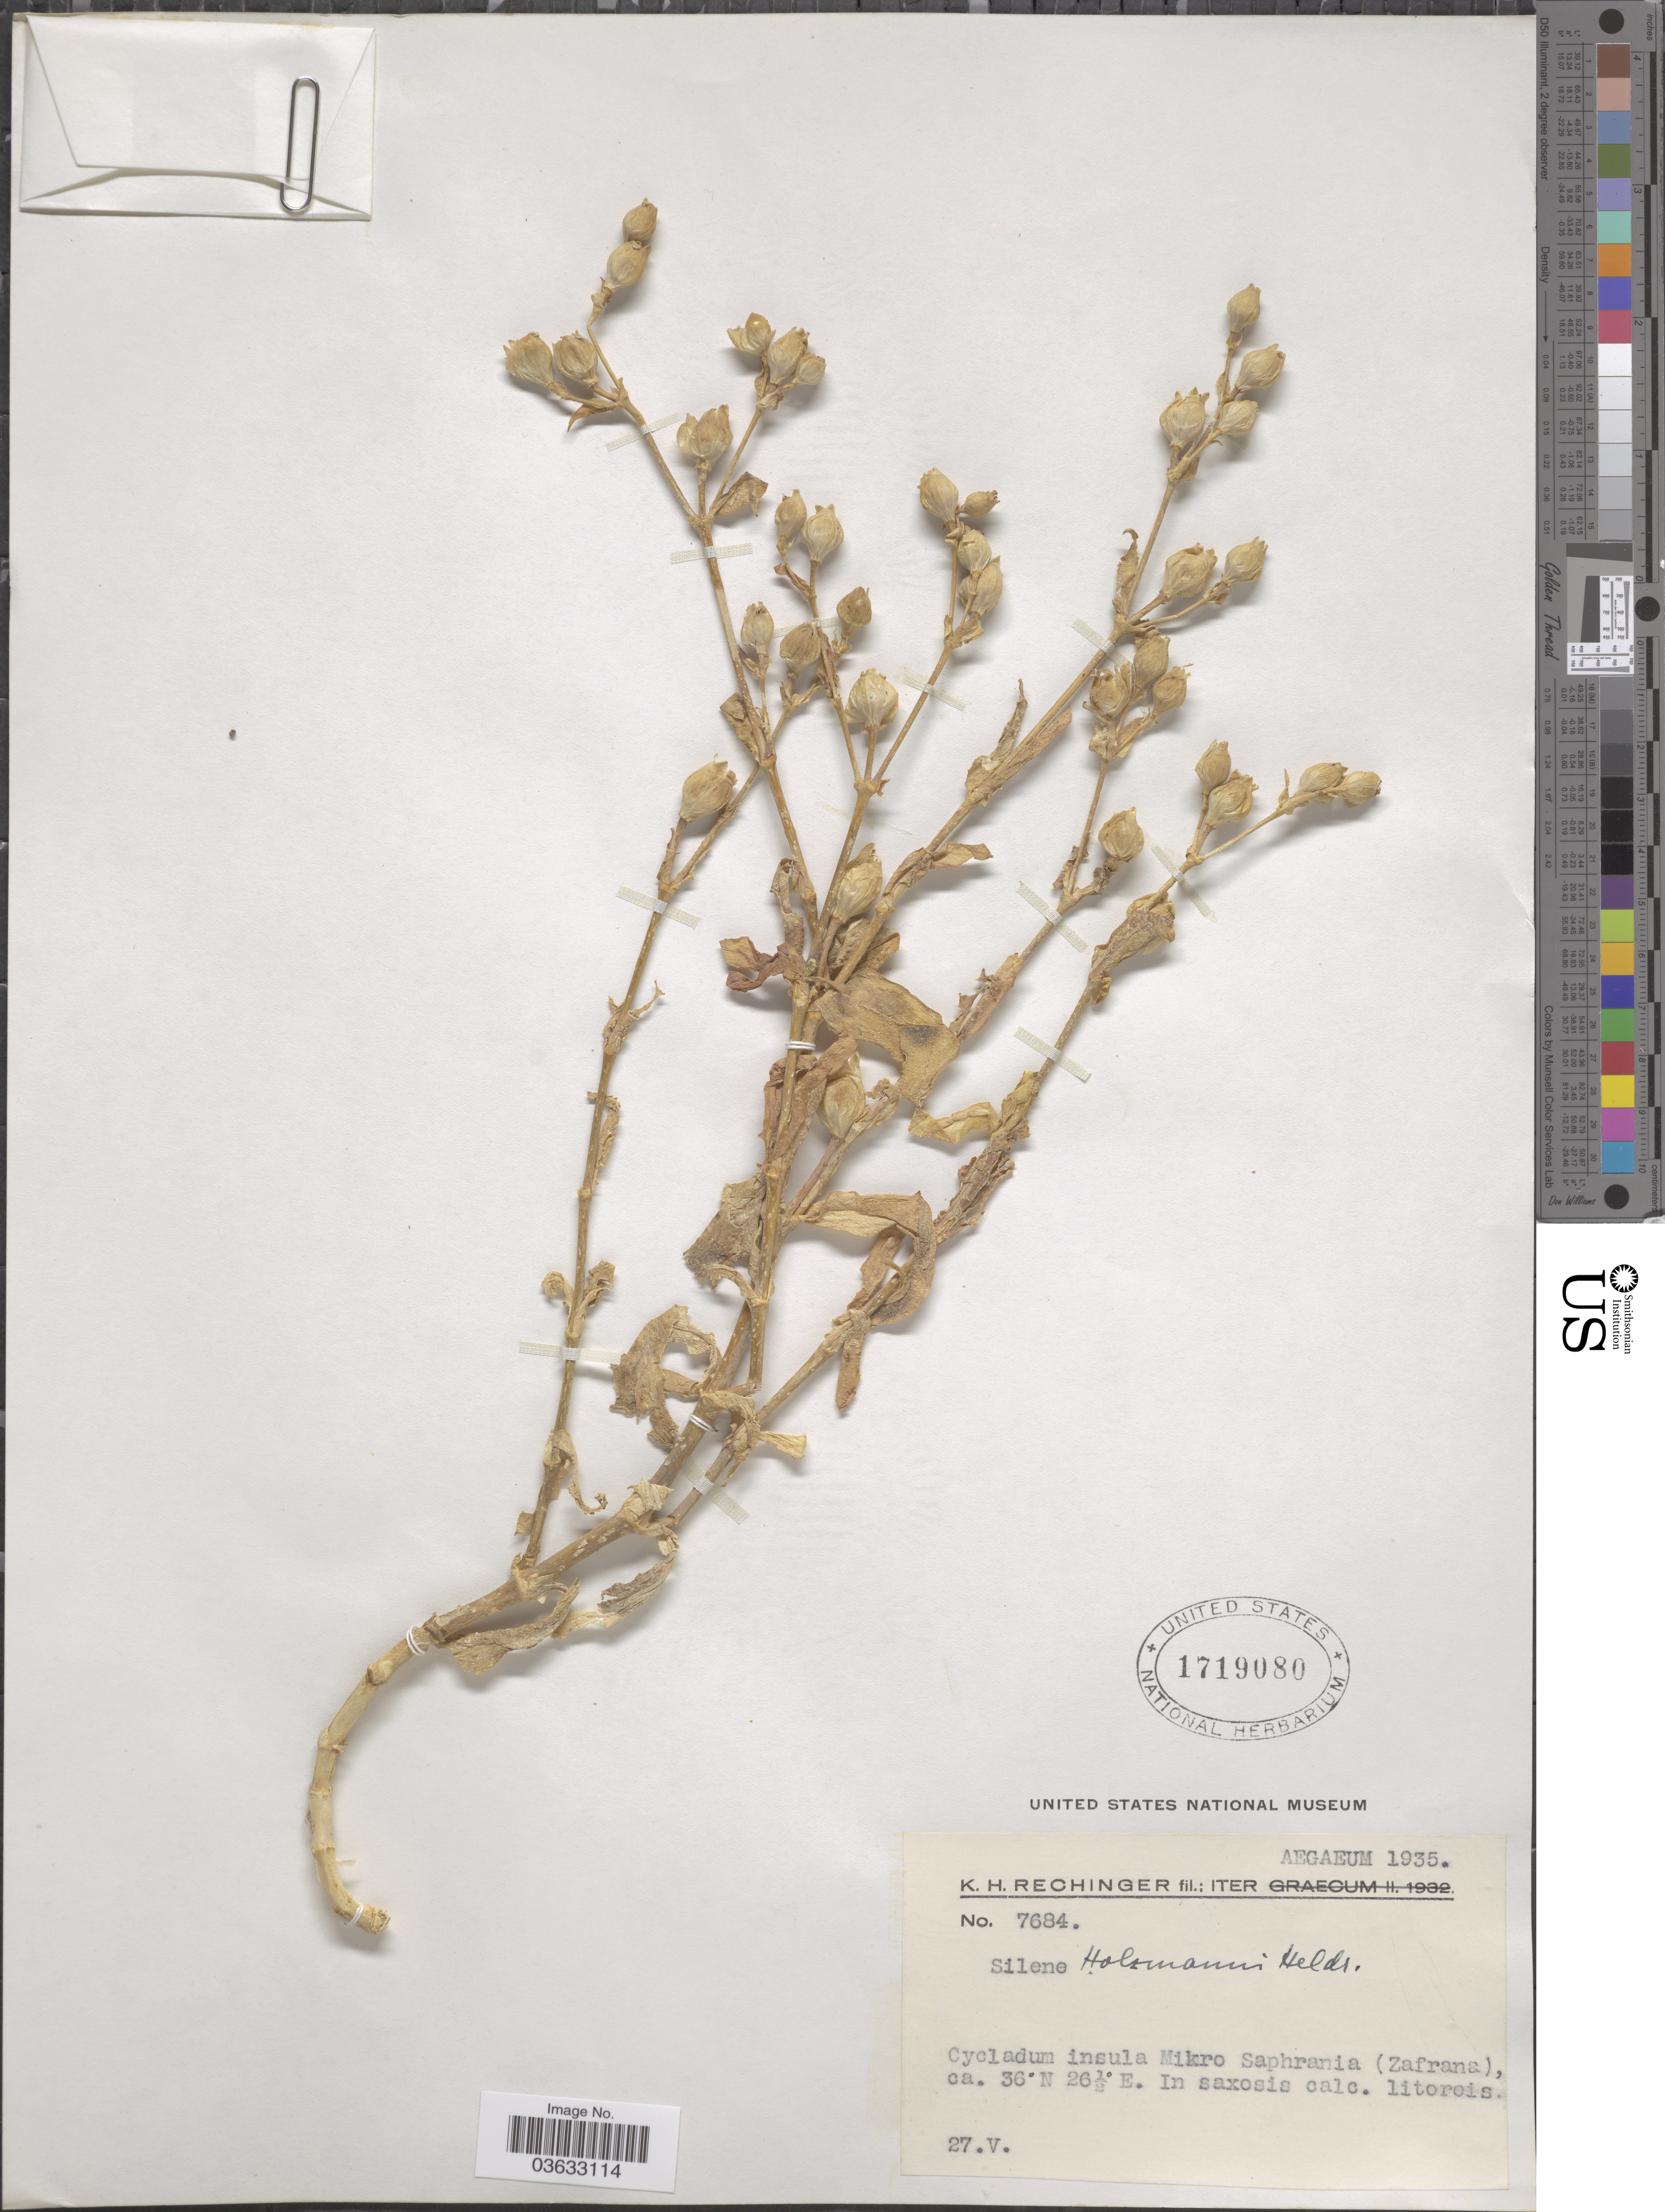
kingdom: Plantae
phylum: Tracheophyta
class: Magnoliopsida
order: Caryophyllales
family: Caryophyllaceae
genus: Silene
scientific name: Silene holzmannii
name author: Heldr. ex Boiss.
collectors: K. H. Rechinger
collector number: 7684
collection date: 1935-05-27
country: Greece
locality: Iter Aegaeum. Cycladum insula Mikro Saphrania (Zafrana).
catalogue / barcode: US 1719080